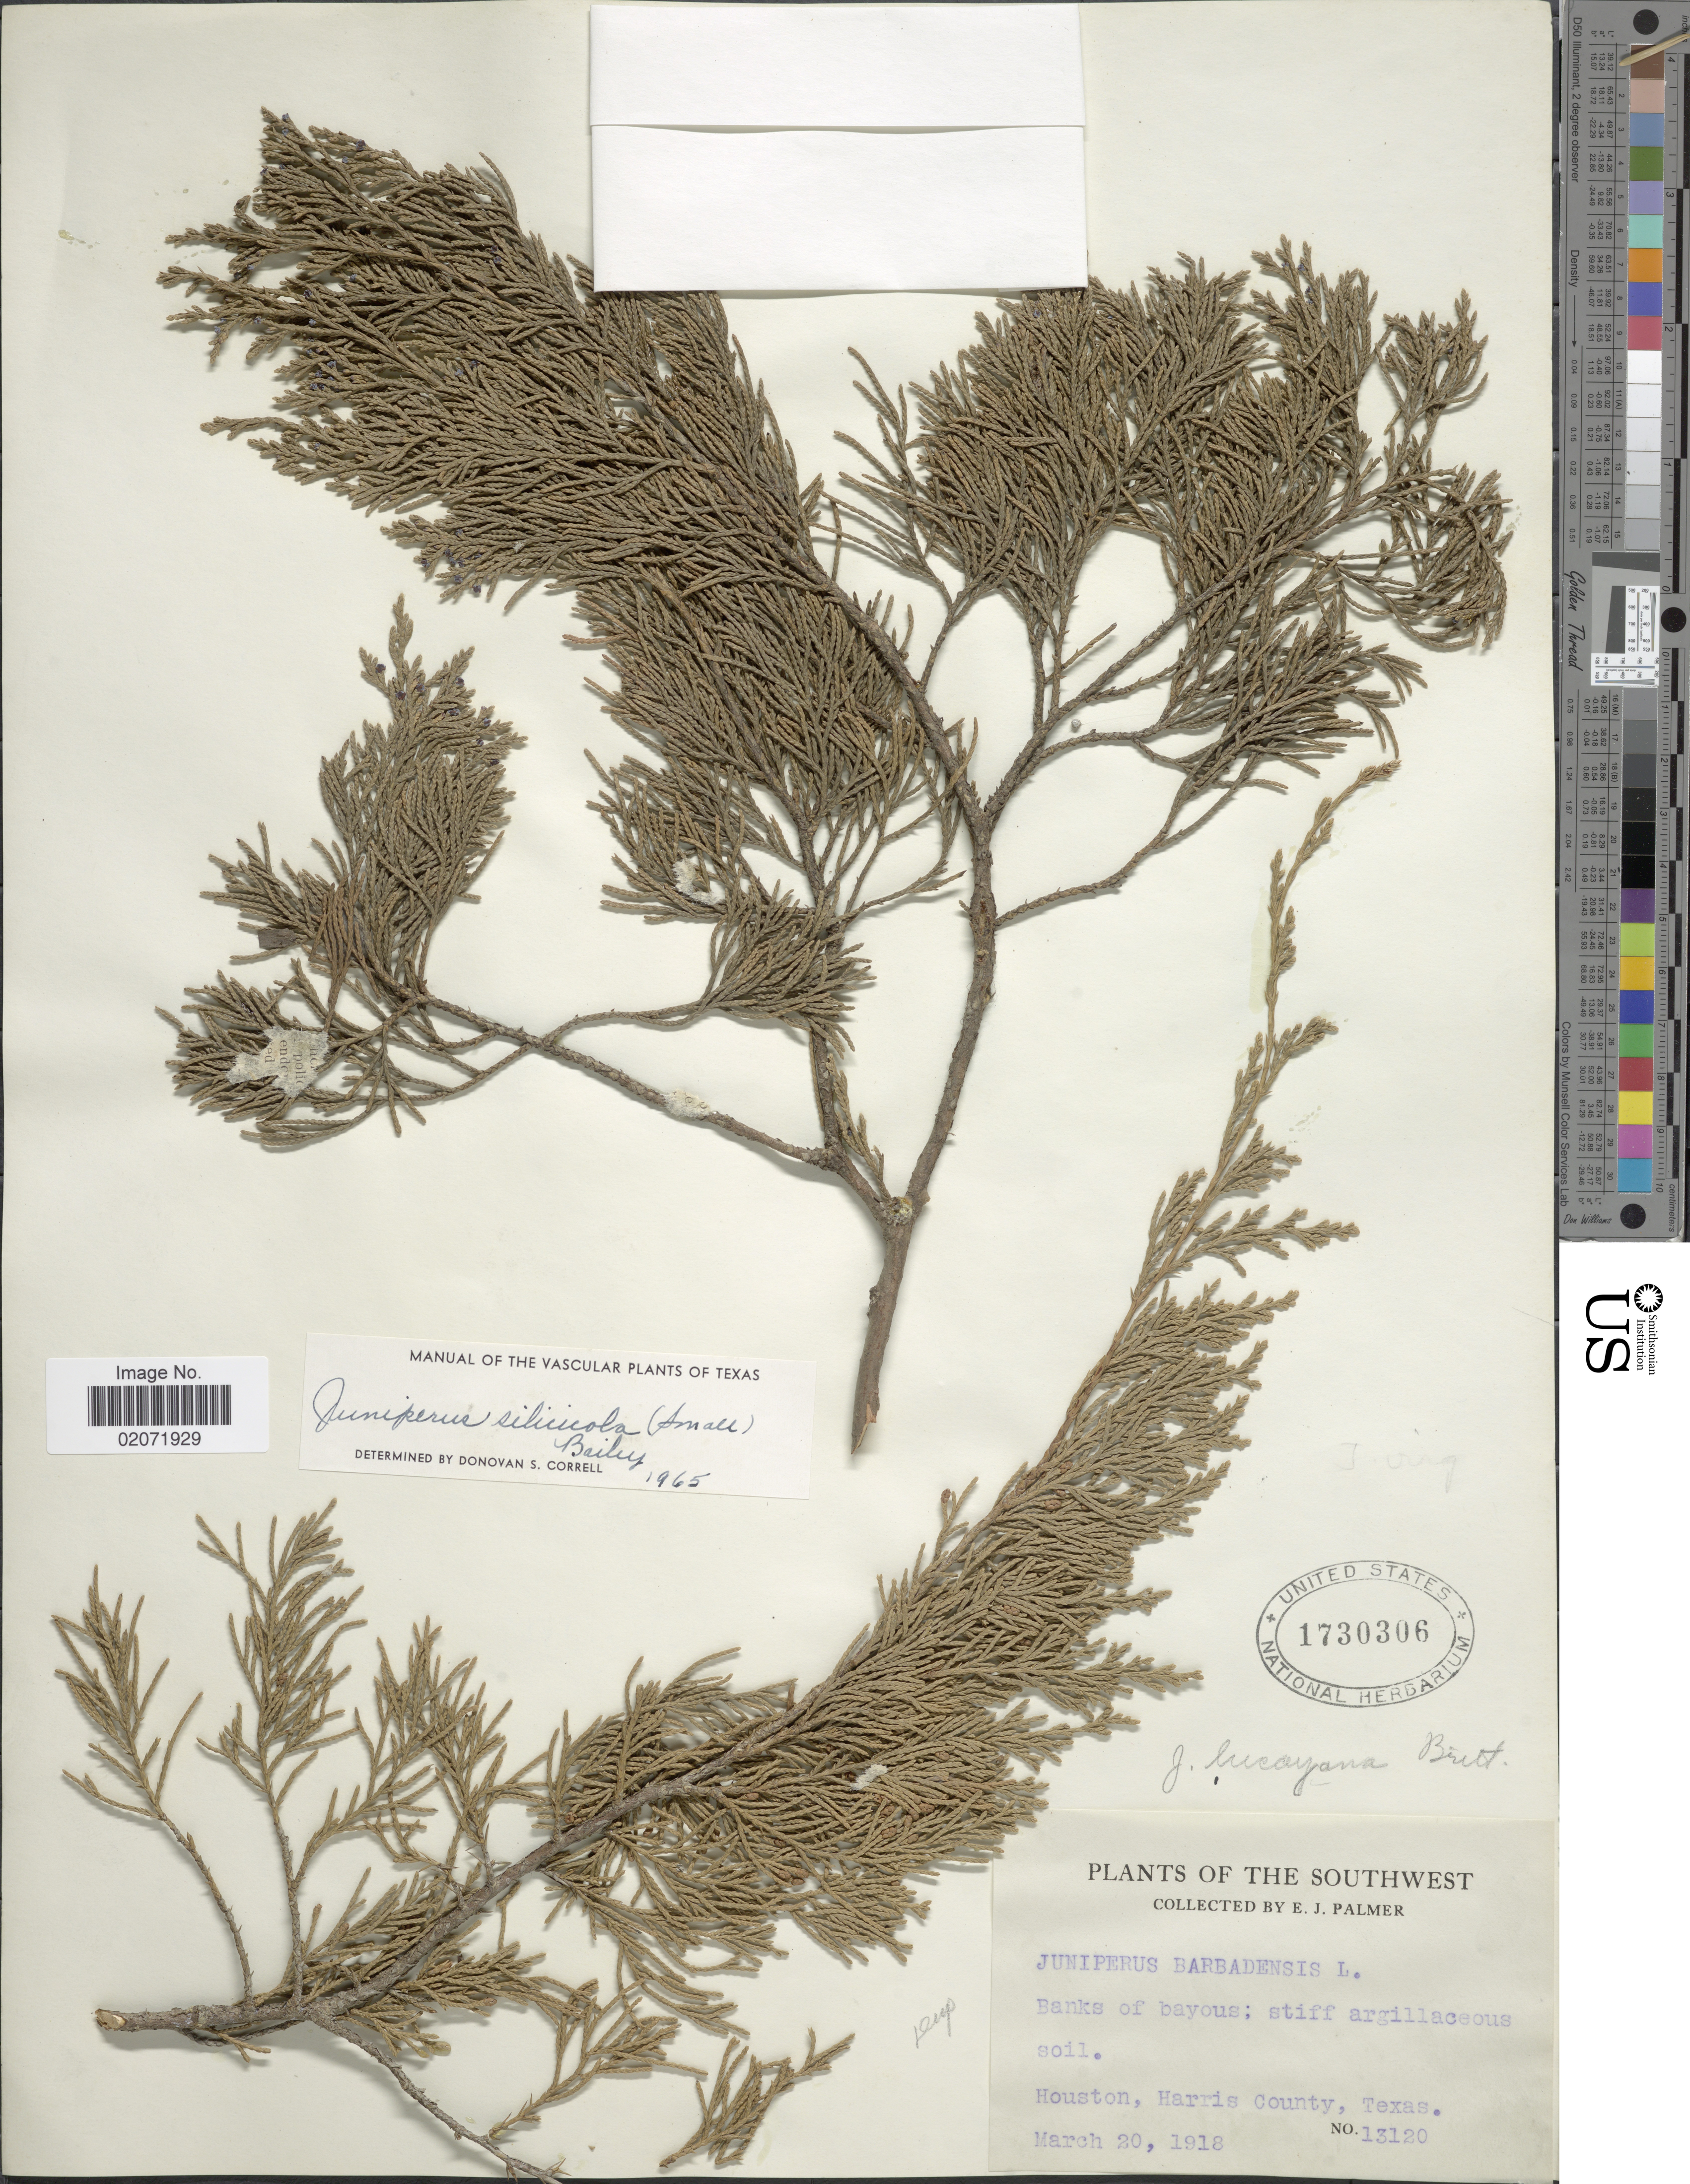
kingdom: Plantae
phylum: Tracheophyta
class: Pinopsida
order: Pinales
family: Cupressaceae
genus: Juniperus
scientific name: Juniperus silicicola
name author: (Small) L.H. Bailey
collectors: E. J. Palmer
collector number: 13120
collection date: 1918-03-20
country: United States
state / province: Texas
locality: The Southwest, banks of bayous. Houston, Harris County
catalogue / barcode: US 1730306